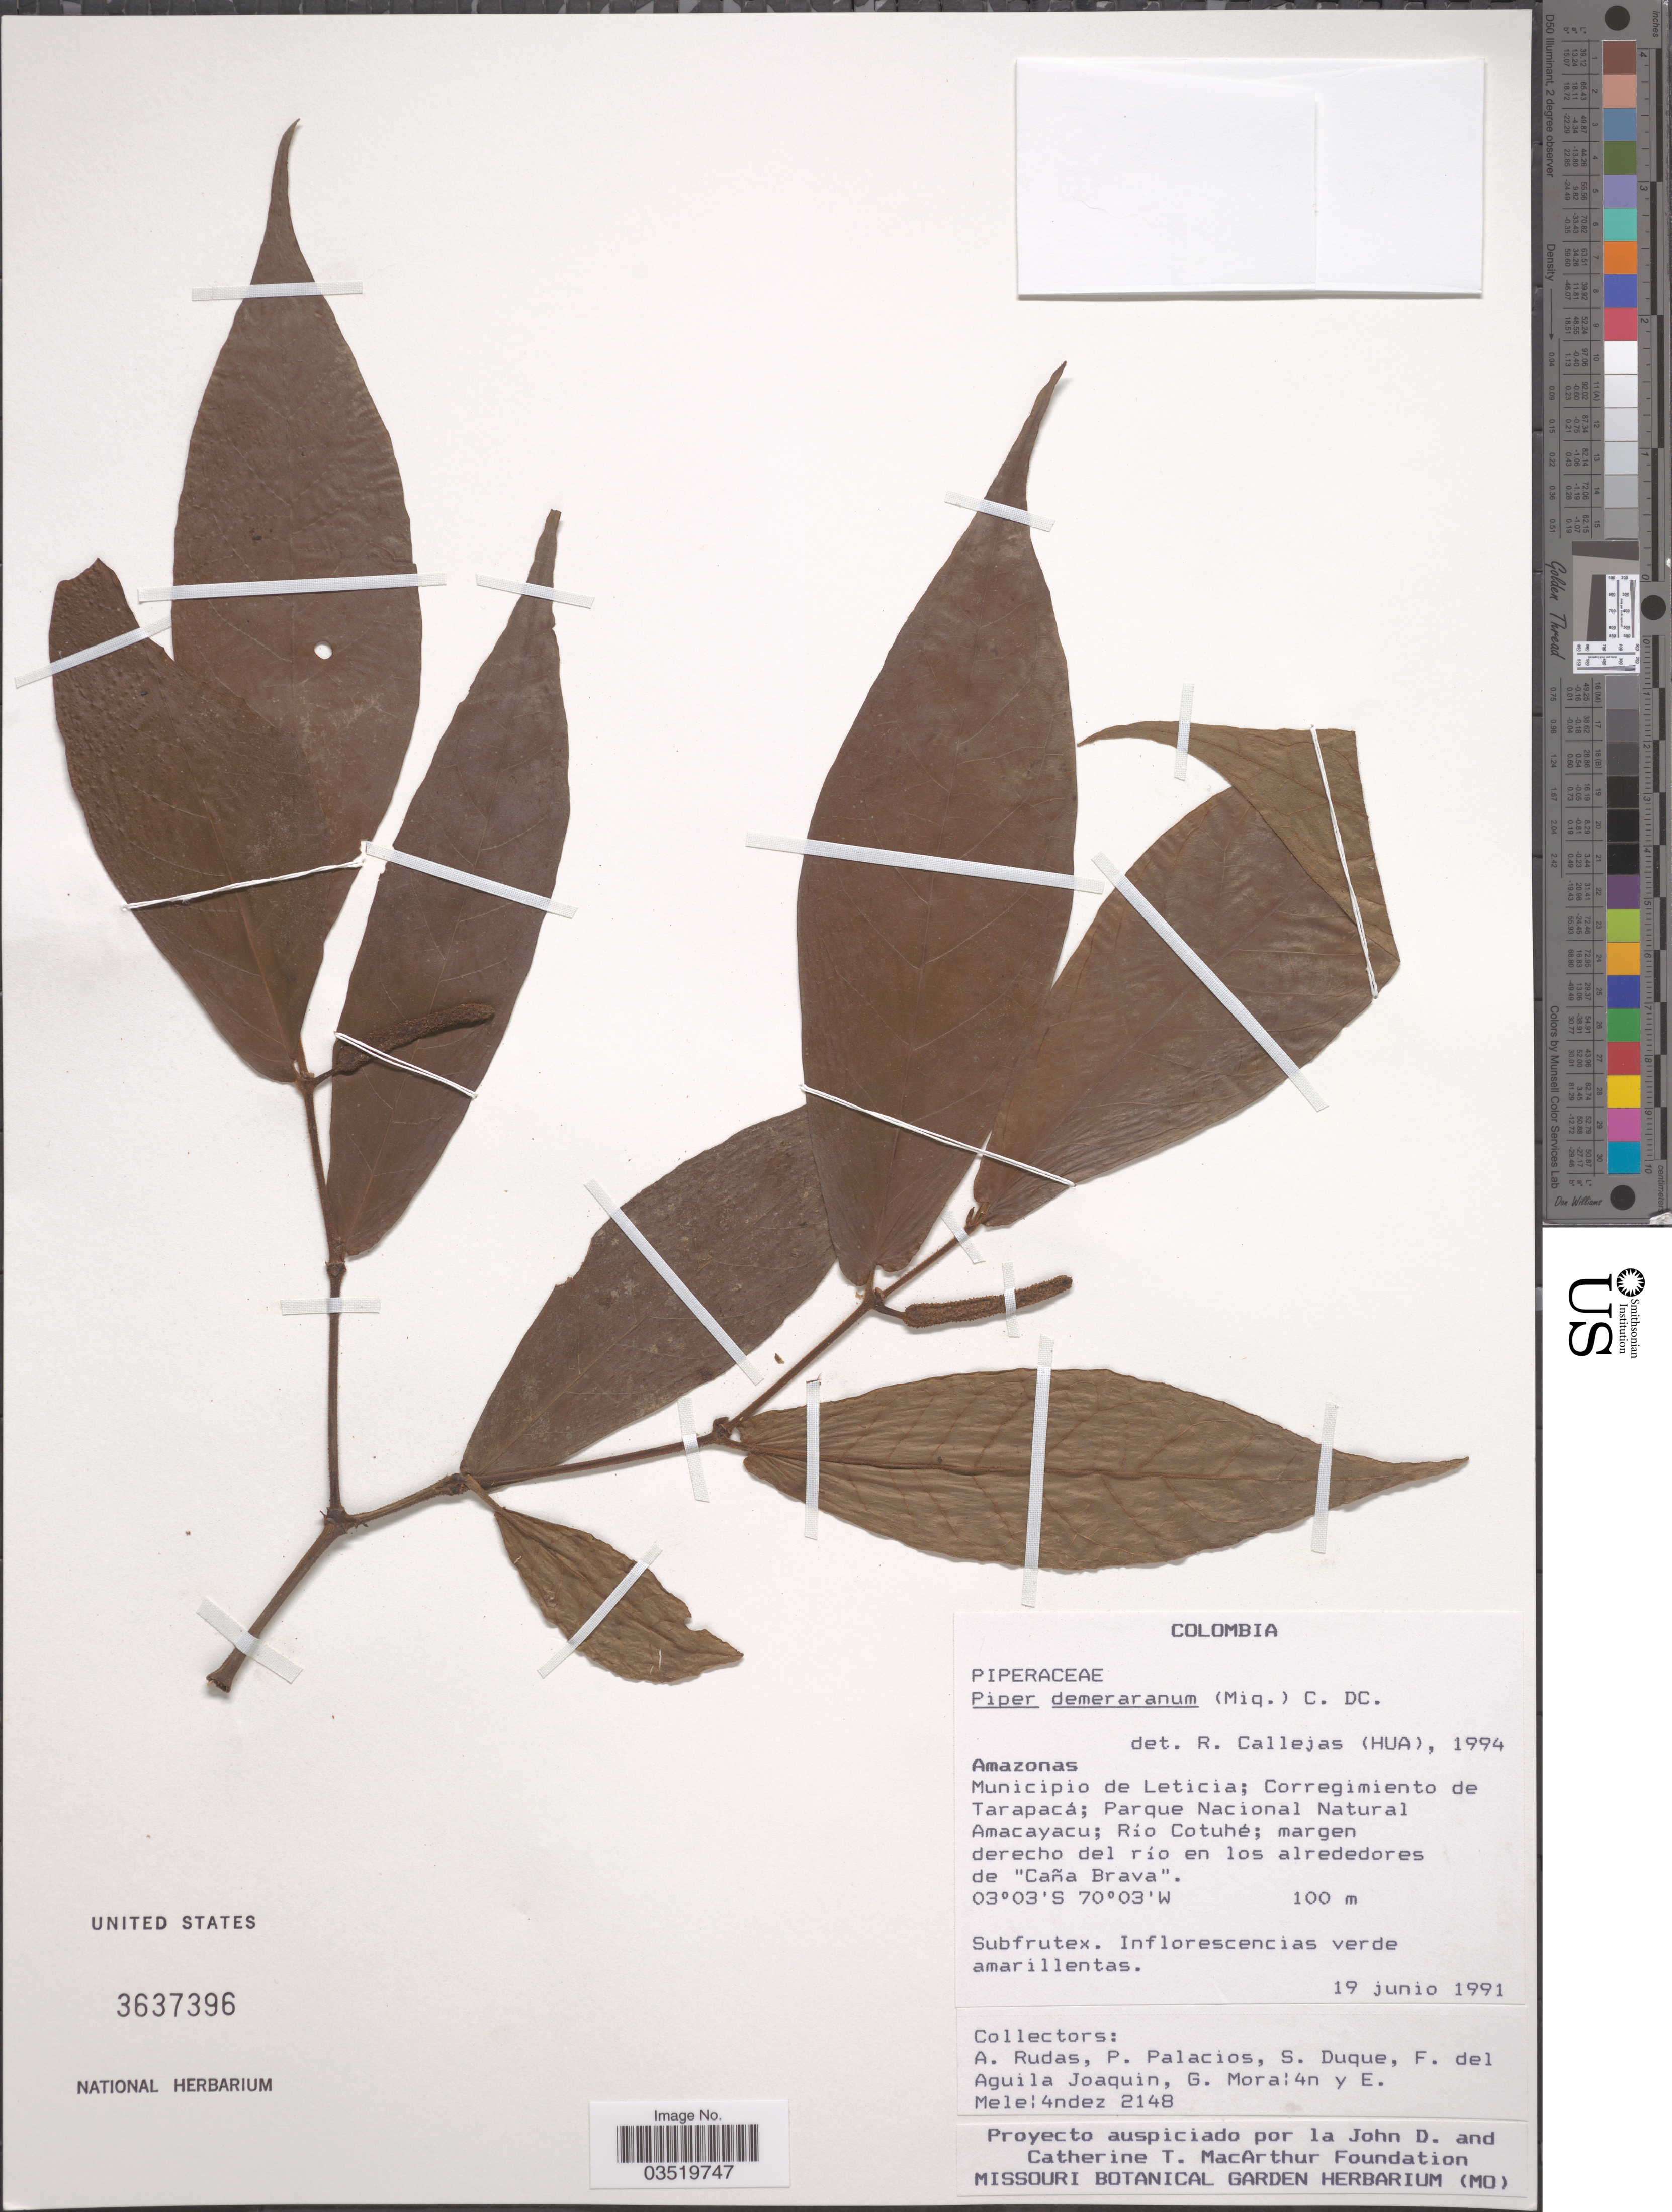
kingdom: Plantae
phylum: Tracheophyta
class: Magnoliopsida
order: Piperales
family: Piperaceae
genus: Piper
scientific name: Piper demeraranum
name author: (Miq.) C. DC.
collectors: A. Rudas, P. Palacios, S. Duque, F. Aguila Joaquin & et al.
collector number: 2148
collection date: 1991-06-19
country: Colombia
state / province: Amazônas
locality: Municipio de Leticia; Corregimiento de Tarapacá; Parque Nacional Natural Amacayacu; Río Cotuhé; margen derecho del río en los alrededores de "Caña Brava".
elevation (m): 100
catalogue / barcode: US 3637396